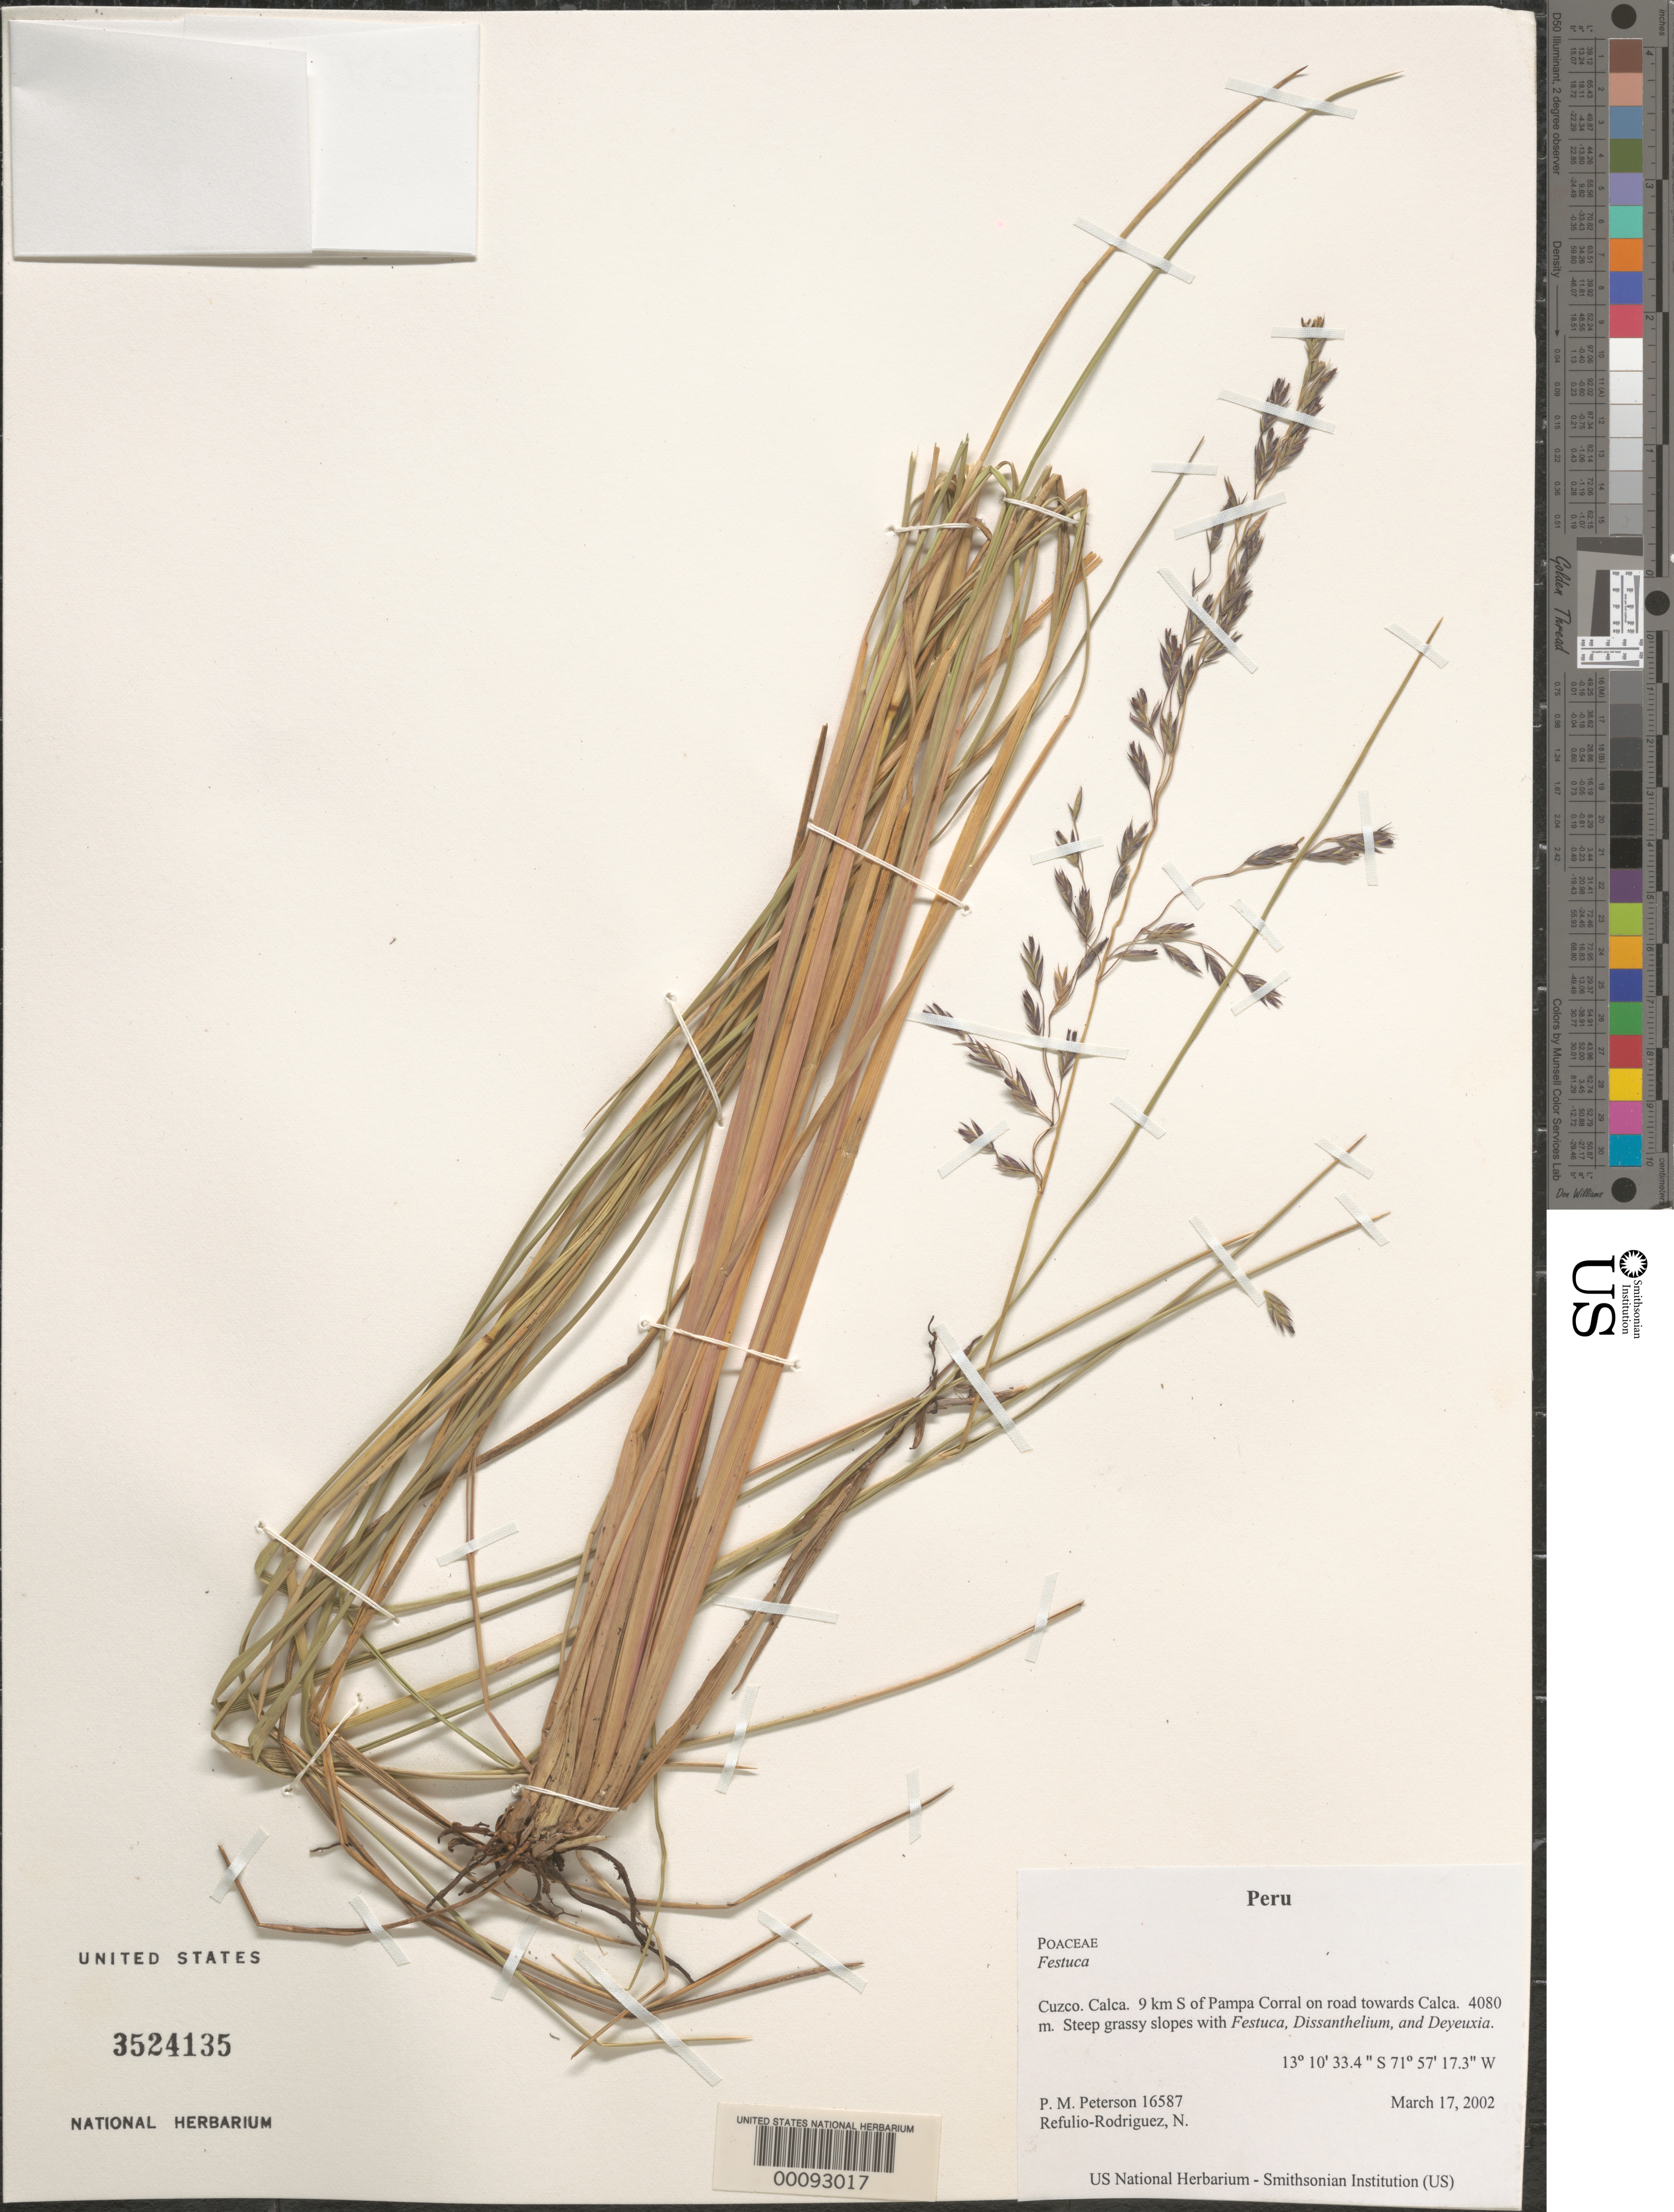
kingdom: Plantae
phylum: Tracheophyta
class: Liliopsida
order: Poales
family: Poaceae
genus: Festuca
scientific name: Festuca sp.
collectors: P. M. Peterson & N. Refulio-Rodríguez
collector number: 16587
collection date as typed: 17 Mar 2002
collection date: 2002-03-17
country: Peru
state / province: Cusco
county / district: Calca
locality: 9 km S of Pampa Corral on road towards Calca.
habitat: Steep grassy slopes with ~Festuca, Dissanthelium, and Deyeuxia~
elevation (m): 4080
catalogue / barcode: US 3524135